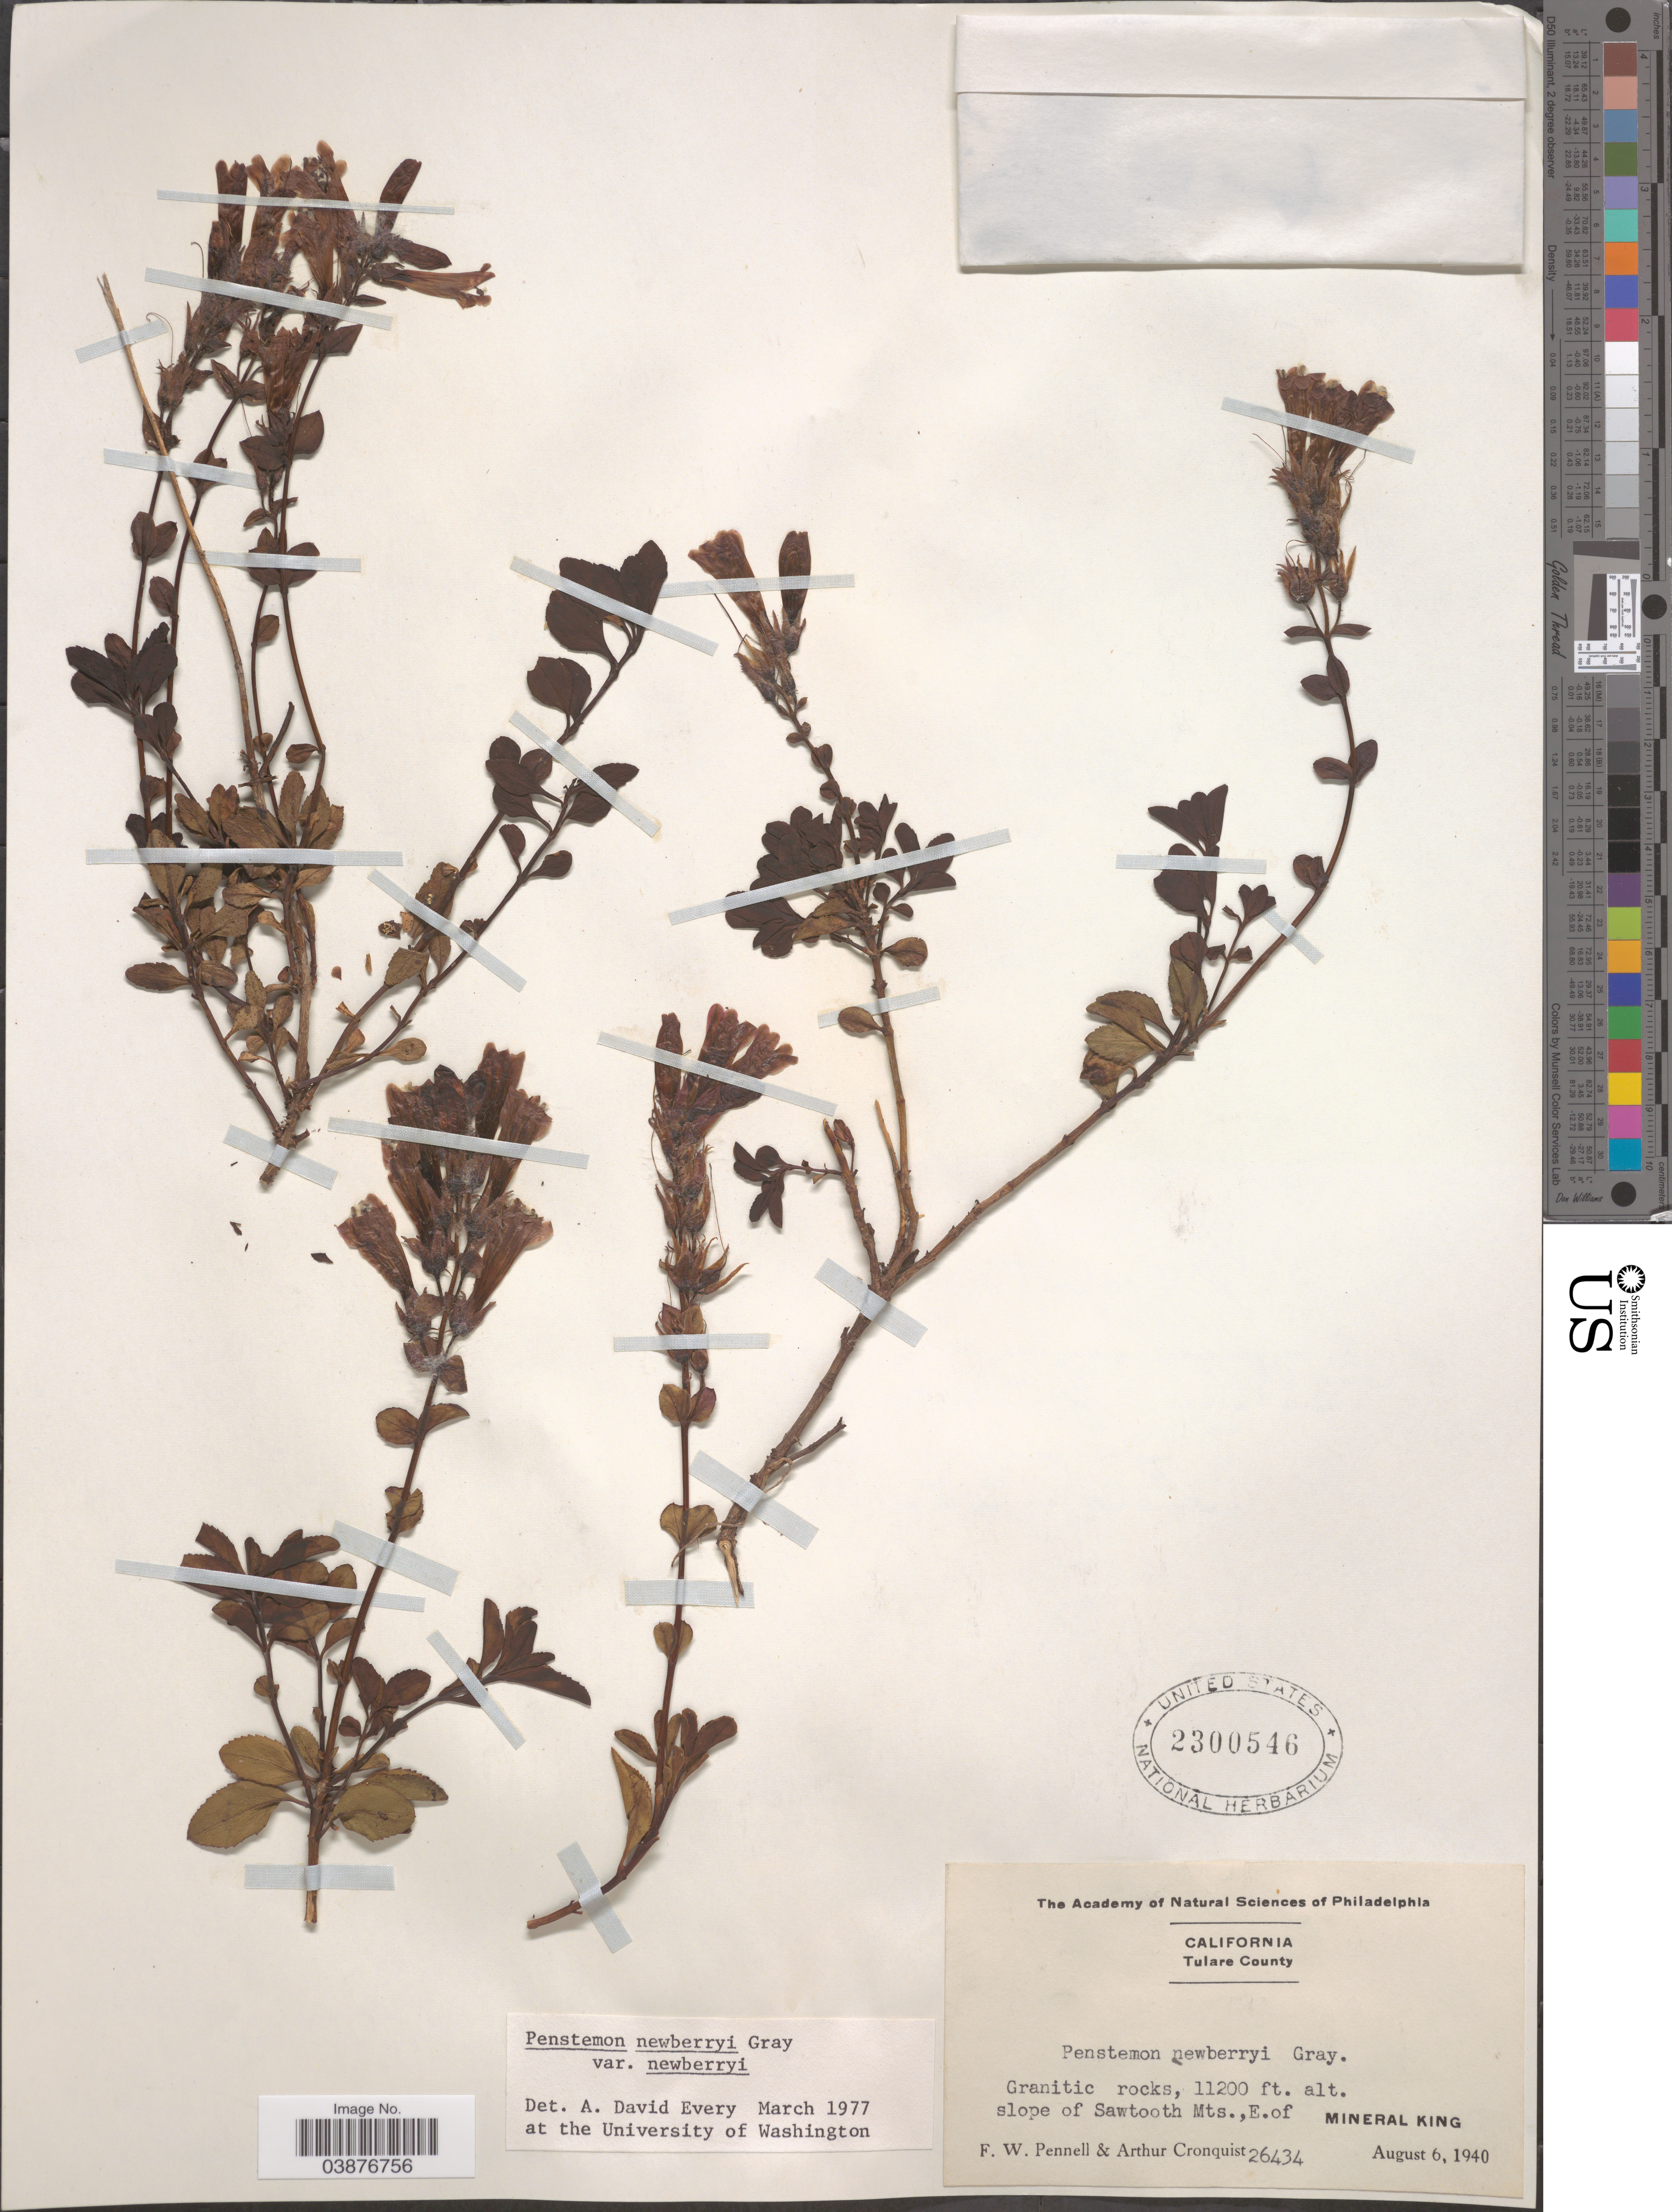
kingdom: Plantae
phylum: Tracheophyta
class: Magnoliopsida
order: Lamiales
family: Plantaginaceae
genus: Penstemon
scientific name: Penstemon newberryi var. newberryi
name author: A. Gray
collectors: F. W. Pennell & A. J. Cronquist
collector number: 26434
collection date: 1940-08-06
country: United States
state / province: California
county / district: Tulare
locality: Tulare County. Slope of Sawtooth Mts., E. of Mineral King.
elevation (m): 3414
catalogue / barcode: US 2300546